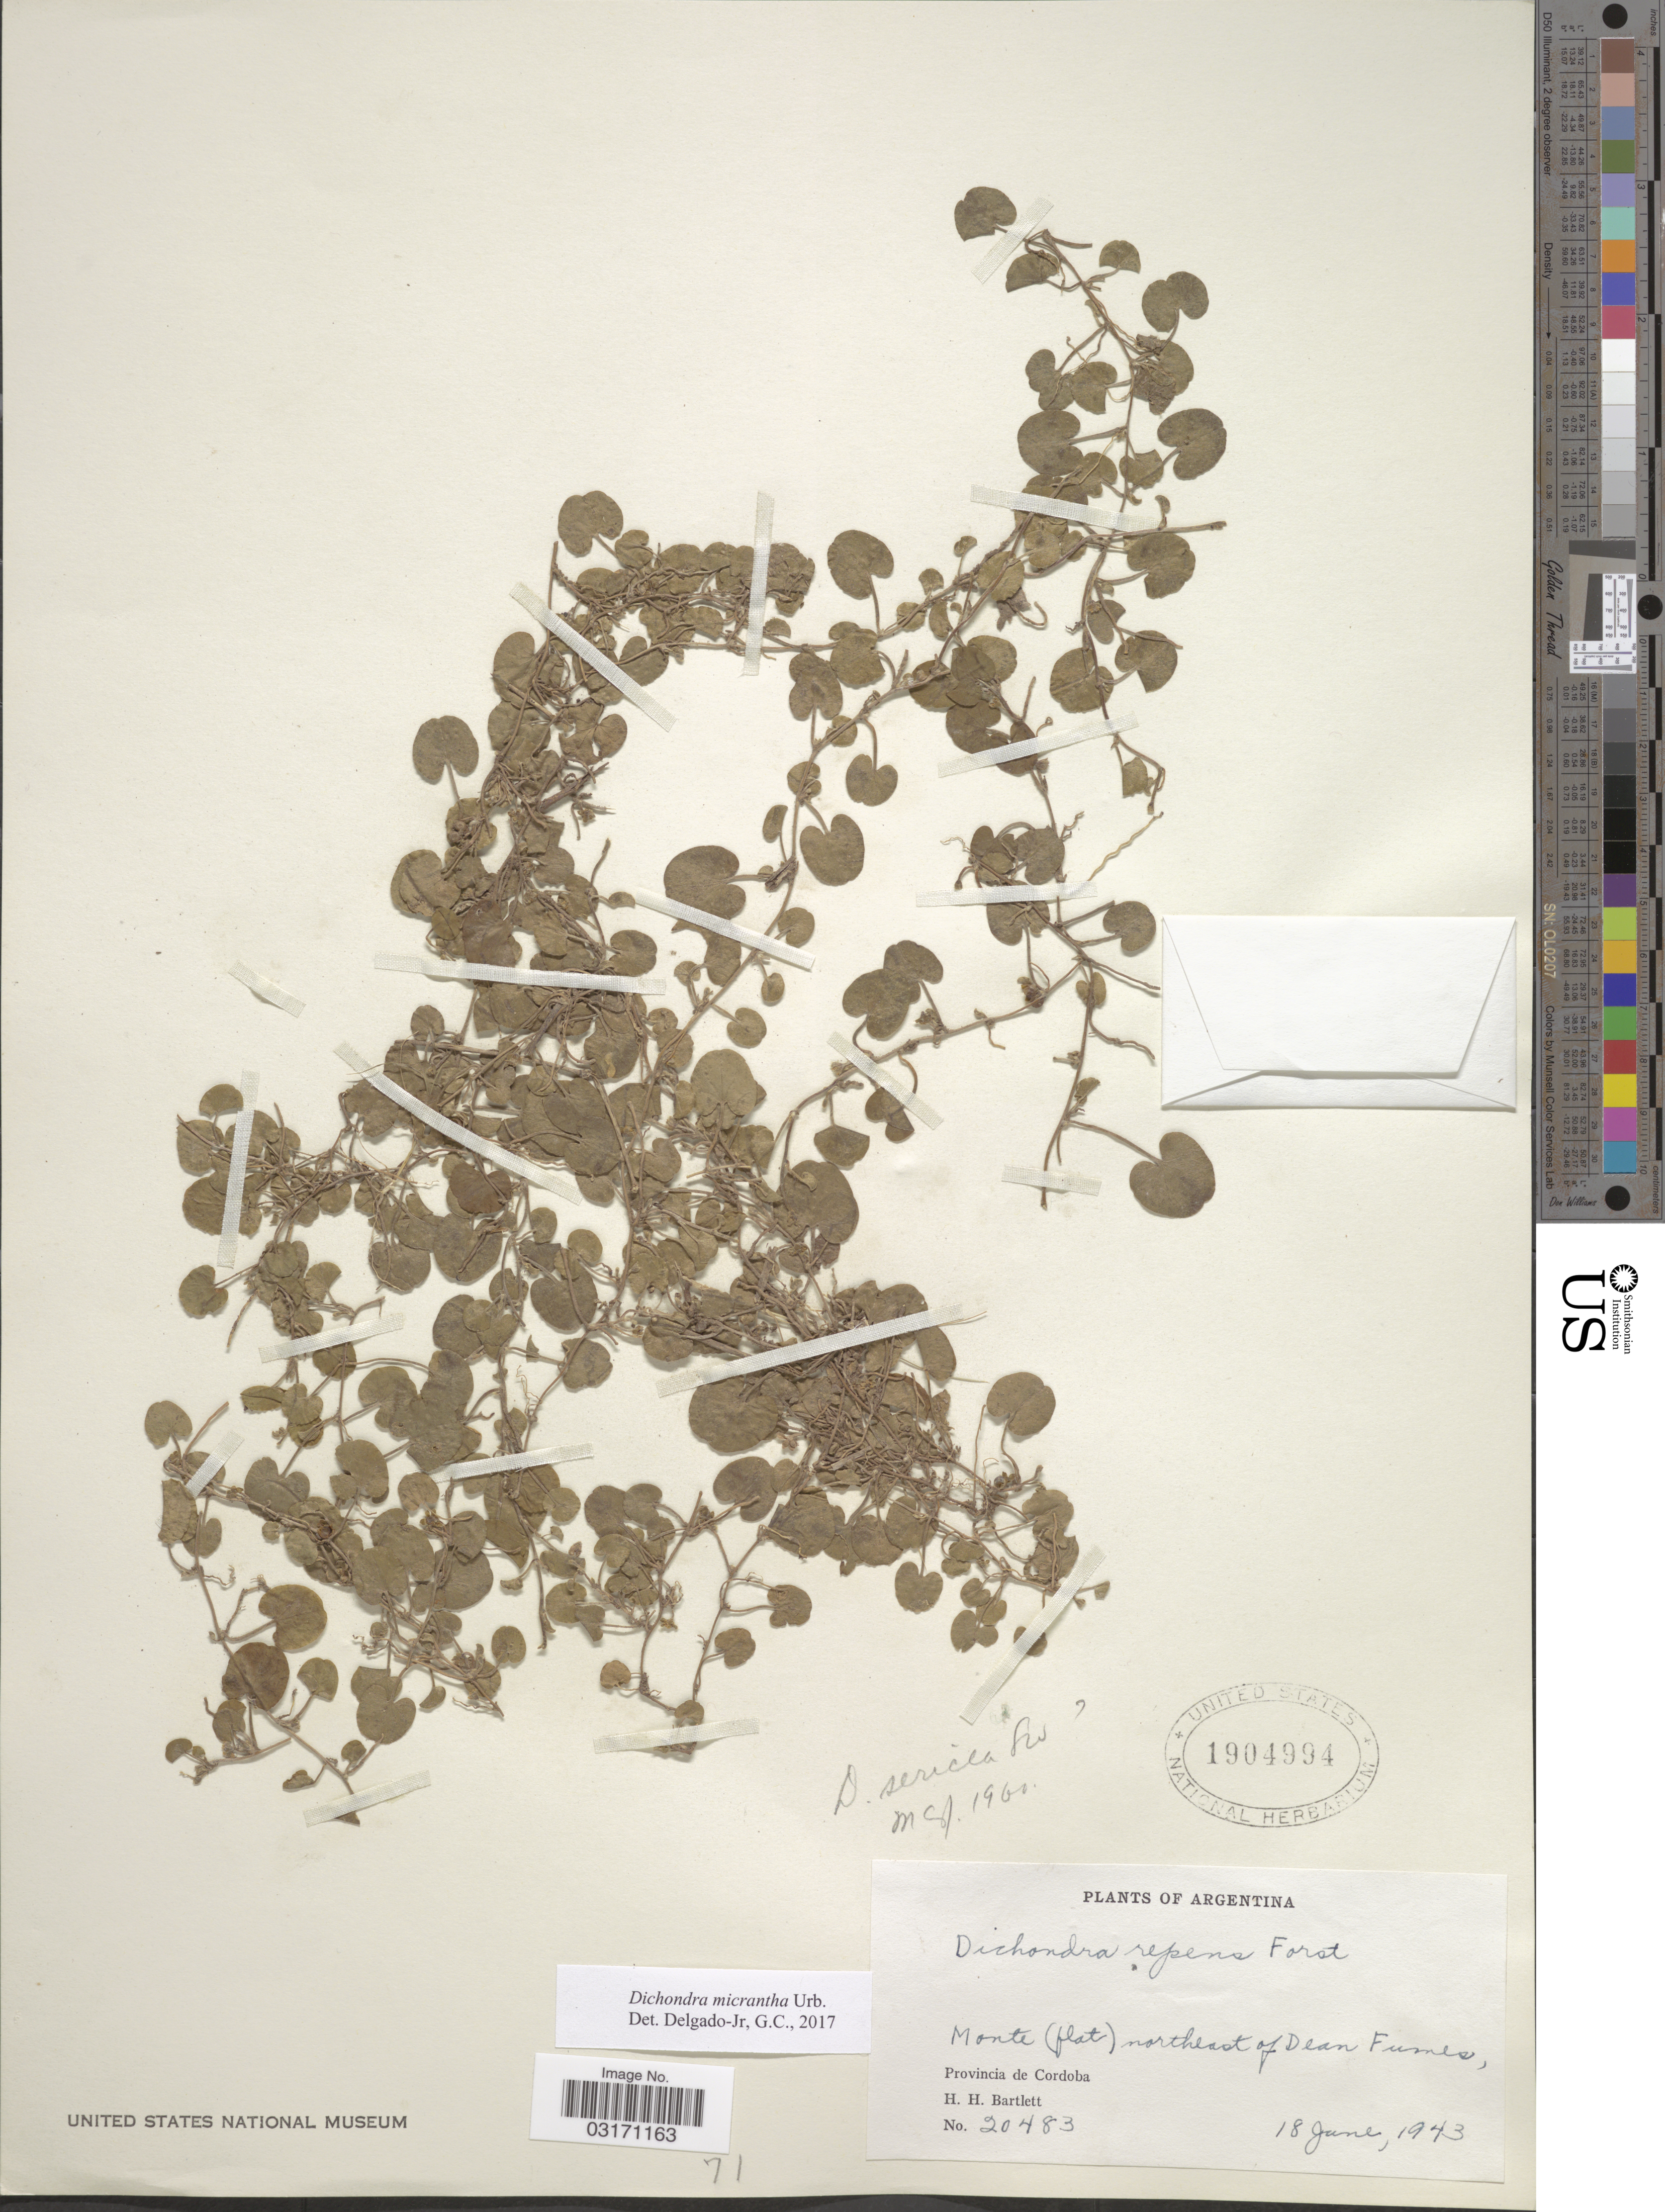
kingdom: Plantae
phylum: Tracheophyta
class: Magnoliopsida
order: Solanales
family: Convolvulaceae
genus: Dichondra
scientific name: Dichondra micrantha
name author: Urb.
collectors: H. H. Bartlett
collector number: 20483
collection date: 1943-06-18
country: Argentina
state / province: Cordoba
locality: Monte (flat) northeast of Dean Funes.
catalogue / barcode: US 1904994